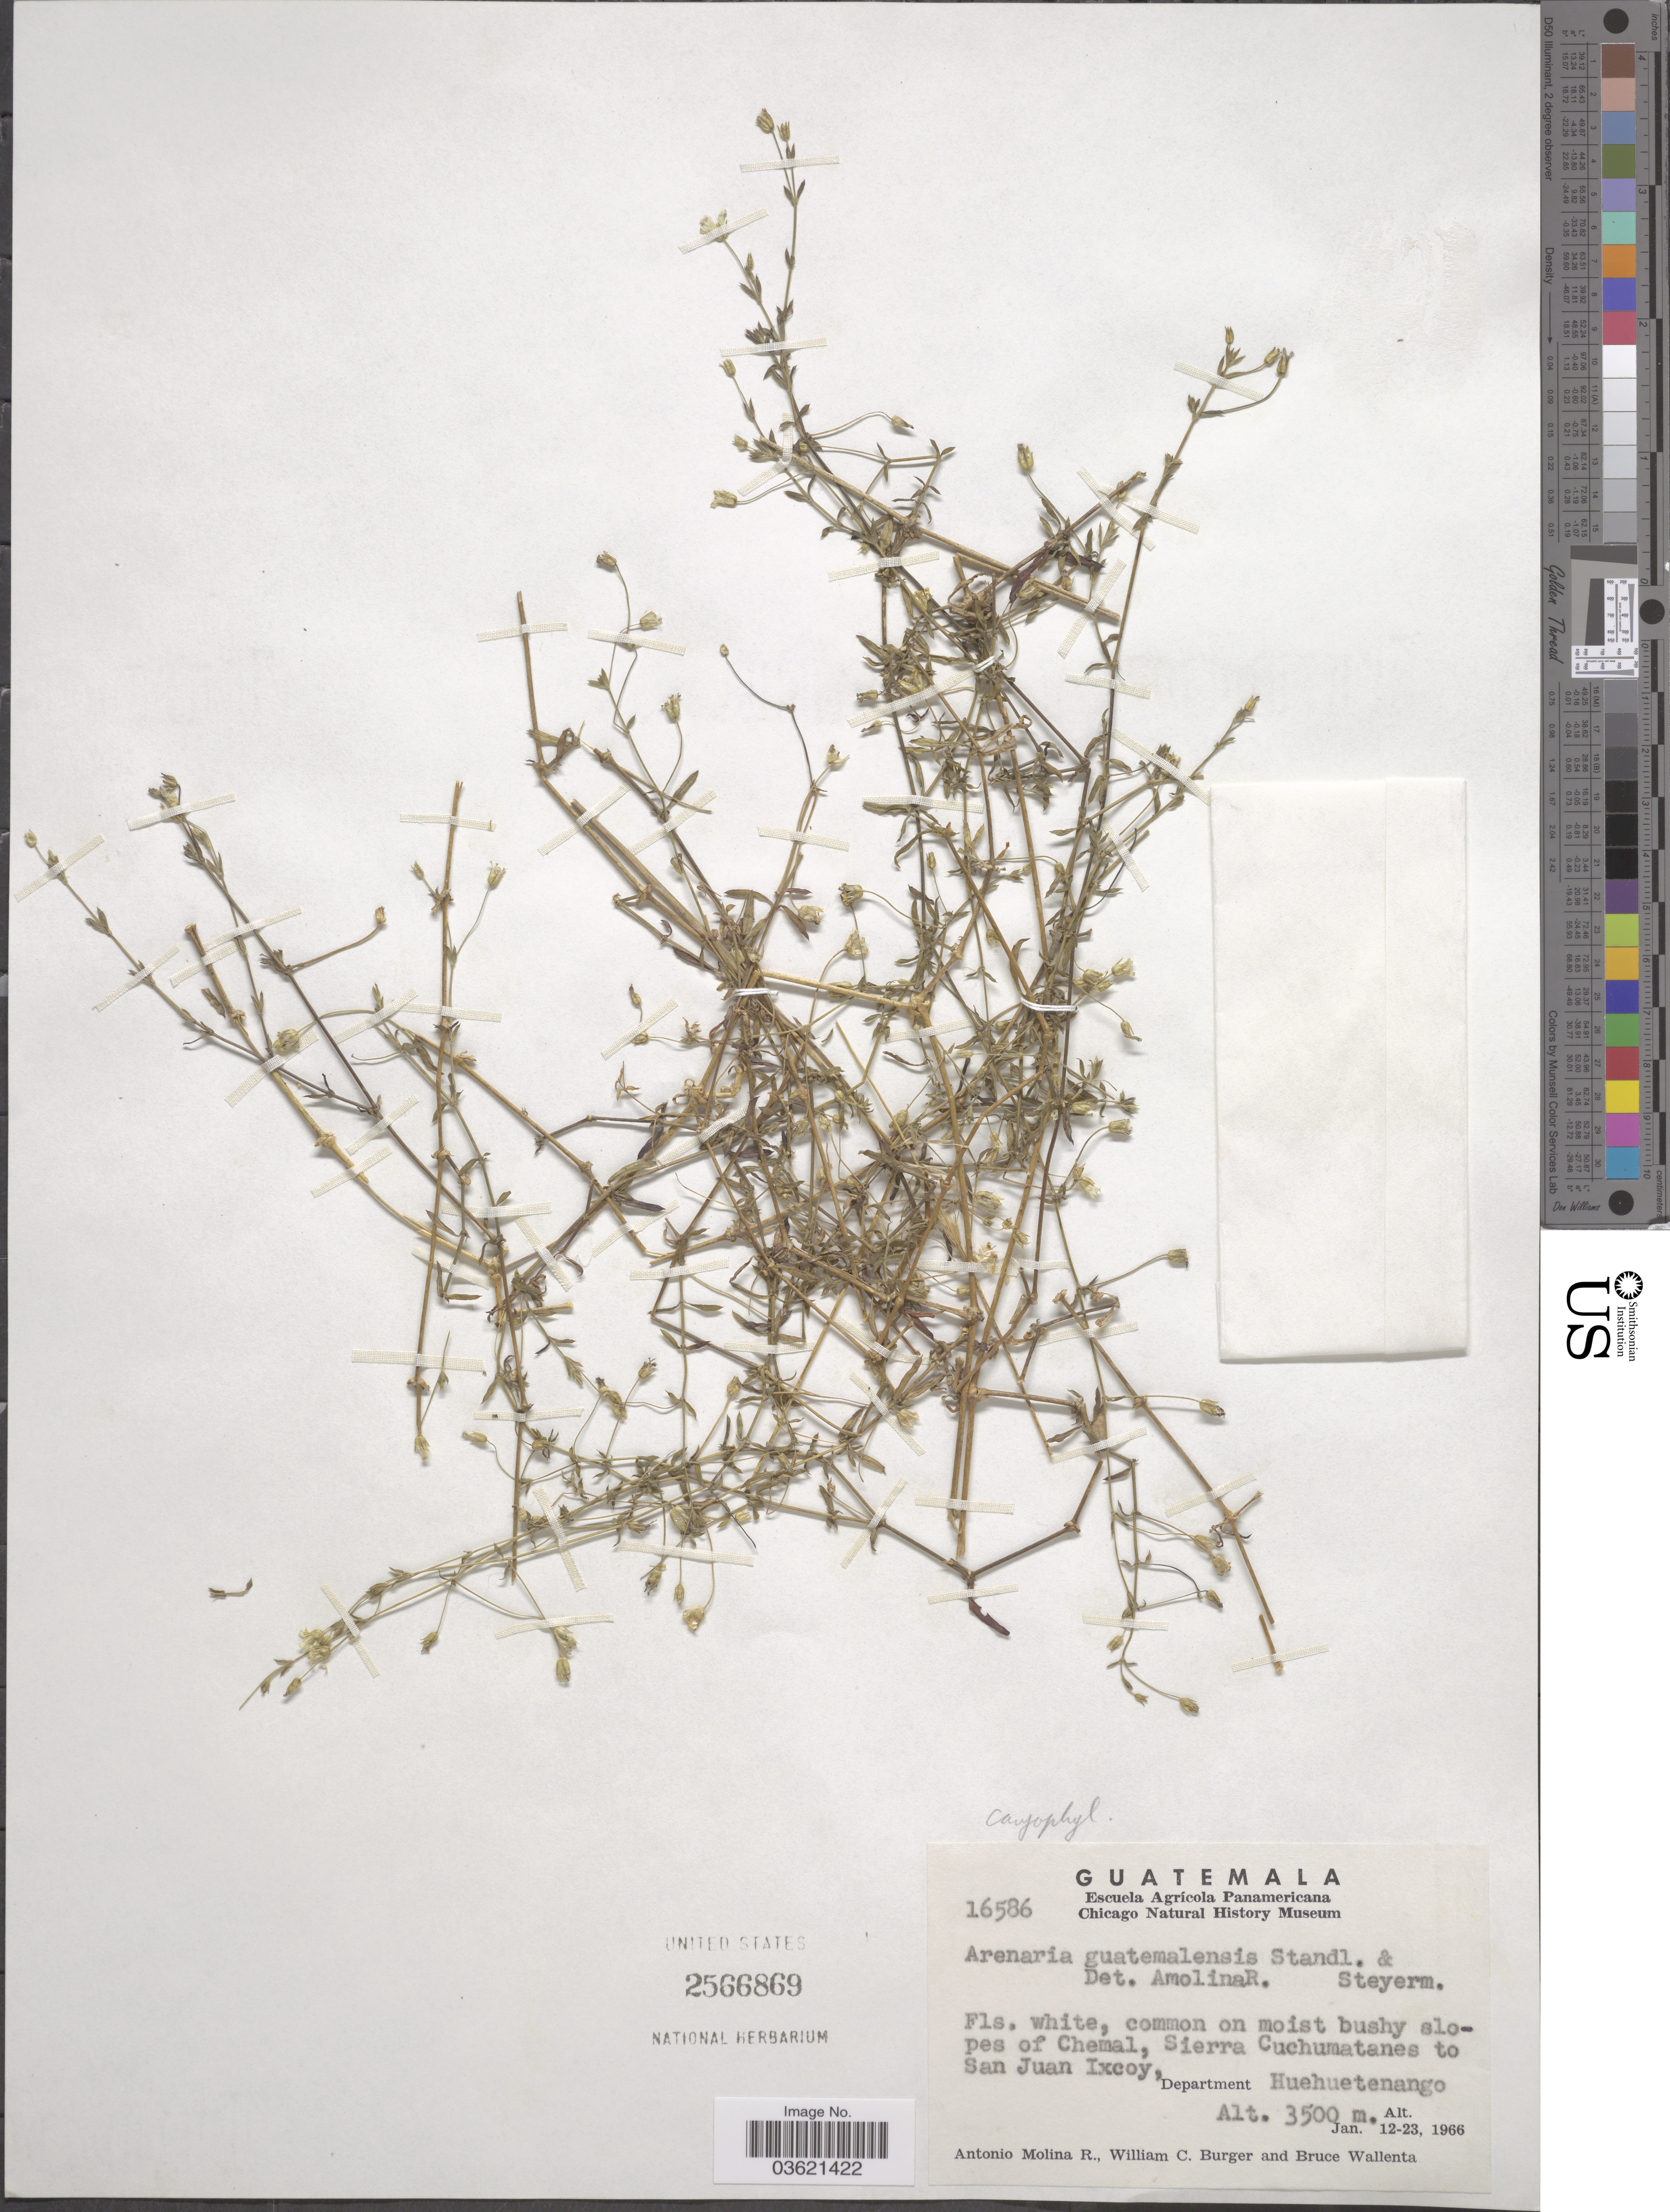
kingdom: Plantae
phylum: Tracheophyta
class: Magnoliopsida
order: Caryophyllales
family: Caryophyllaceae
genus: Arenaria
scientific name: Arenaria guatemalensis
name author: Standl. ex Steyerm.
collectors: A. Molina R., W. Burger & B. Wallenta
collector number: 16586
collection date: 1966-01-12/1966-01-23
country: Guatemala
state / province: Huehuetenango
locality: Slopes of Chemal, Sierra Cuchumatanes to San Juan Ixcoy, Department Huehuetenango.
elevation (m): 3500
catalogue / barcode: US 2566869